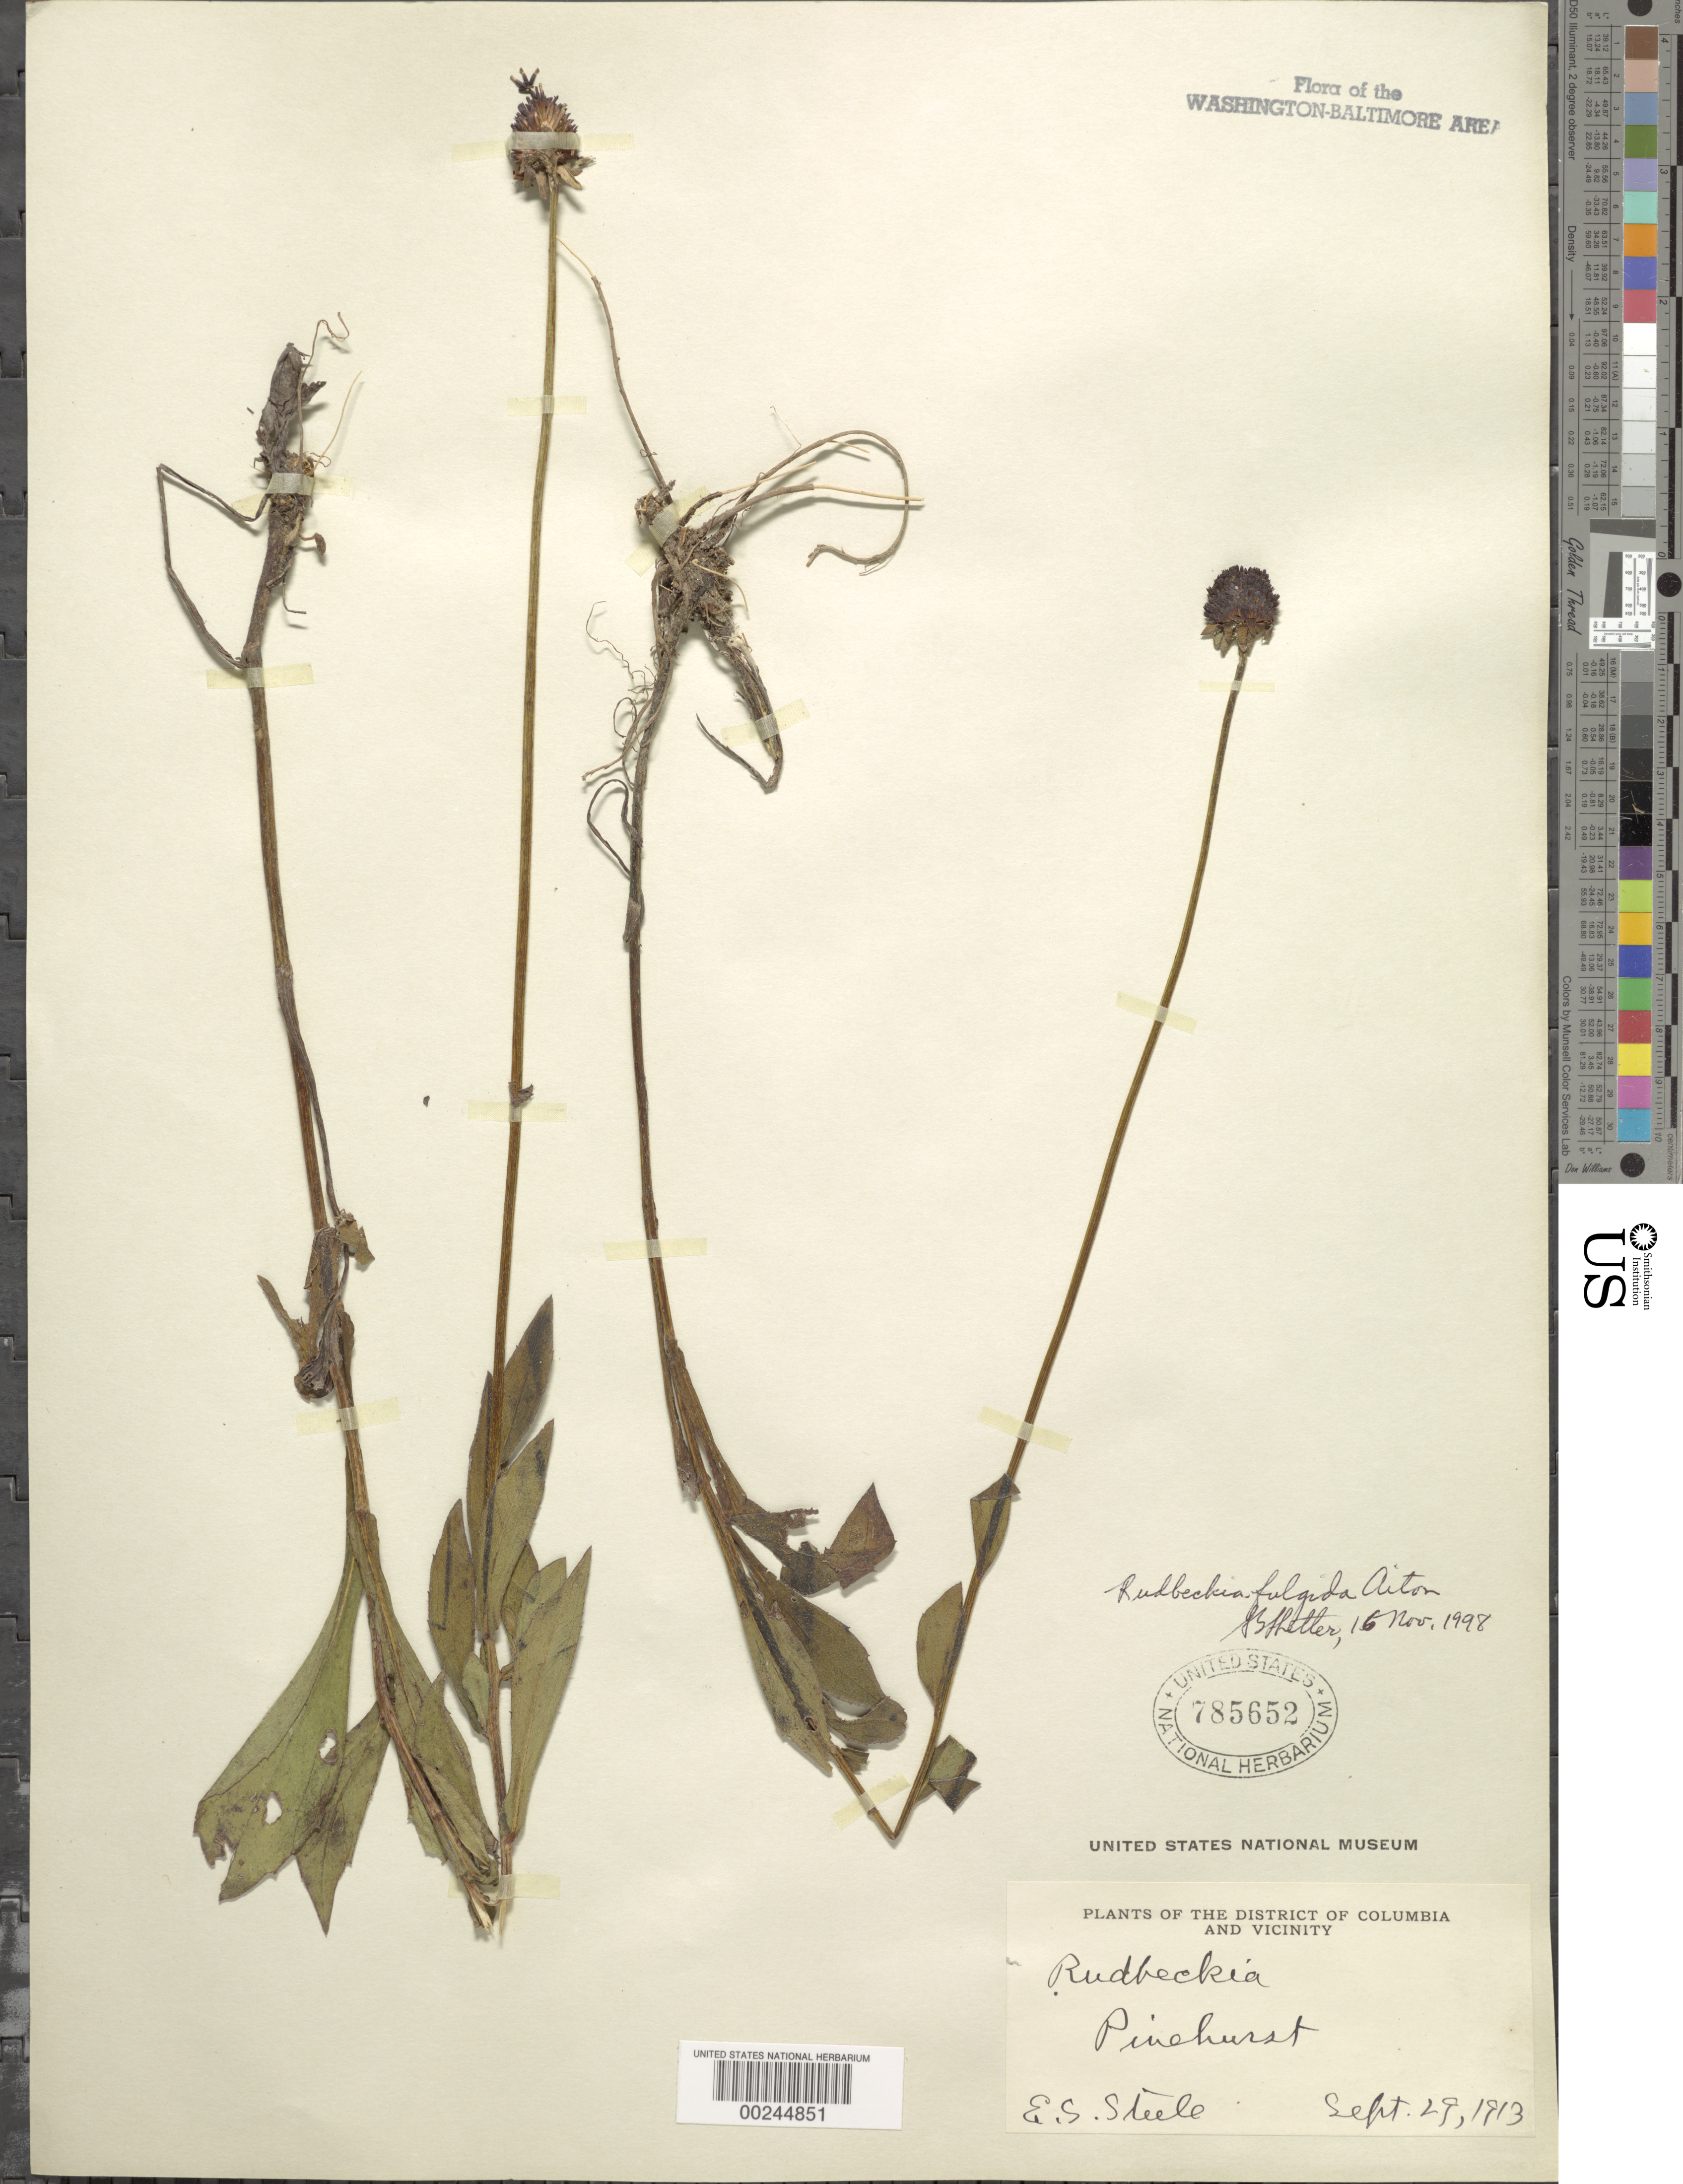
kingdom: Plantae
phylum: Tracheophyta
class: Magnoliopsida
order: Asterales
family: Asteraceae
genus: Rudbeckia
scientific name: Rudbeckia fulgida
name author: Aiton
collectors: E. Steele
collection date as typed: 28 Sep 1912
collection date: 1912-09-28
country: United States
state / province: District of Columbia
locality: Pinehurst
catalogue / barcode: US 786561